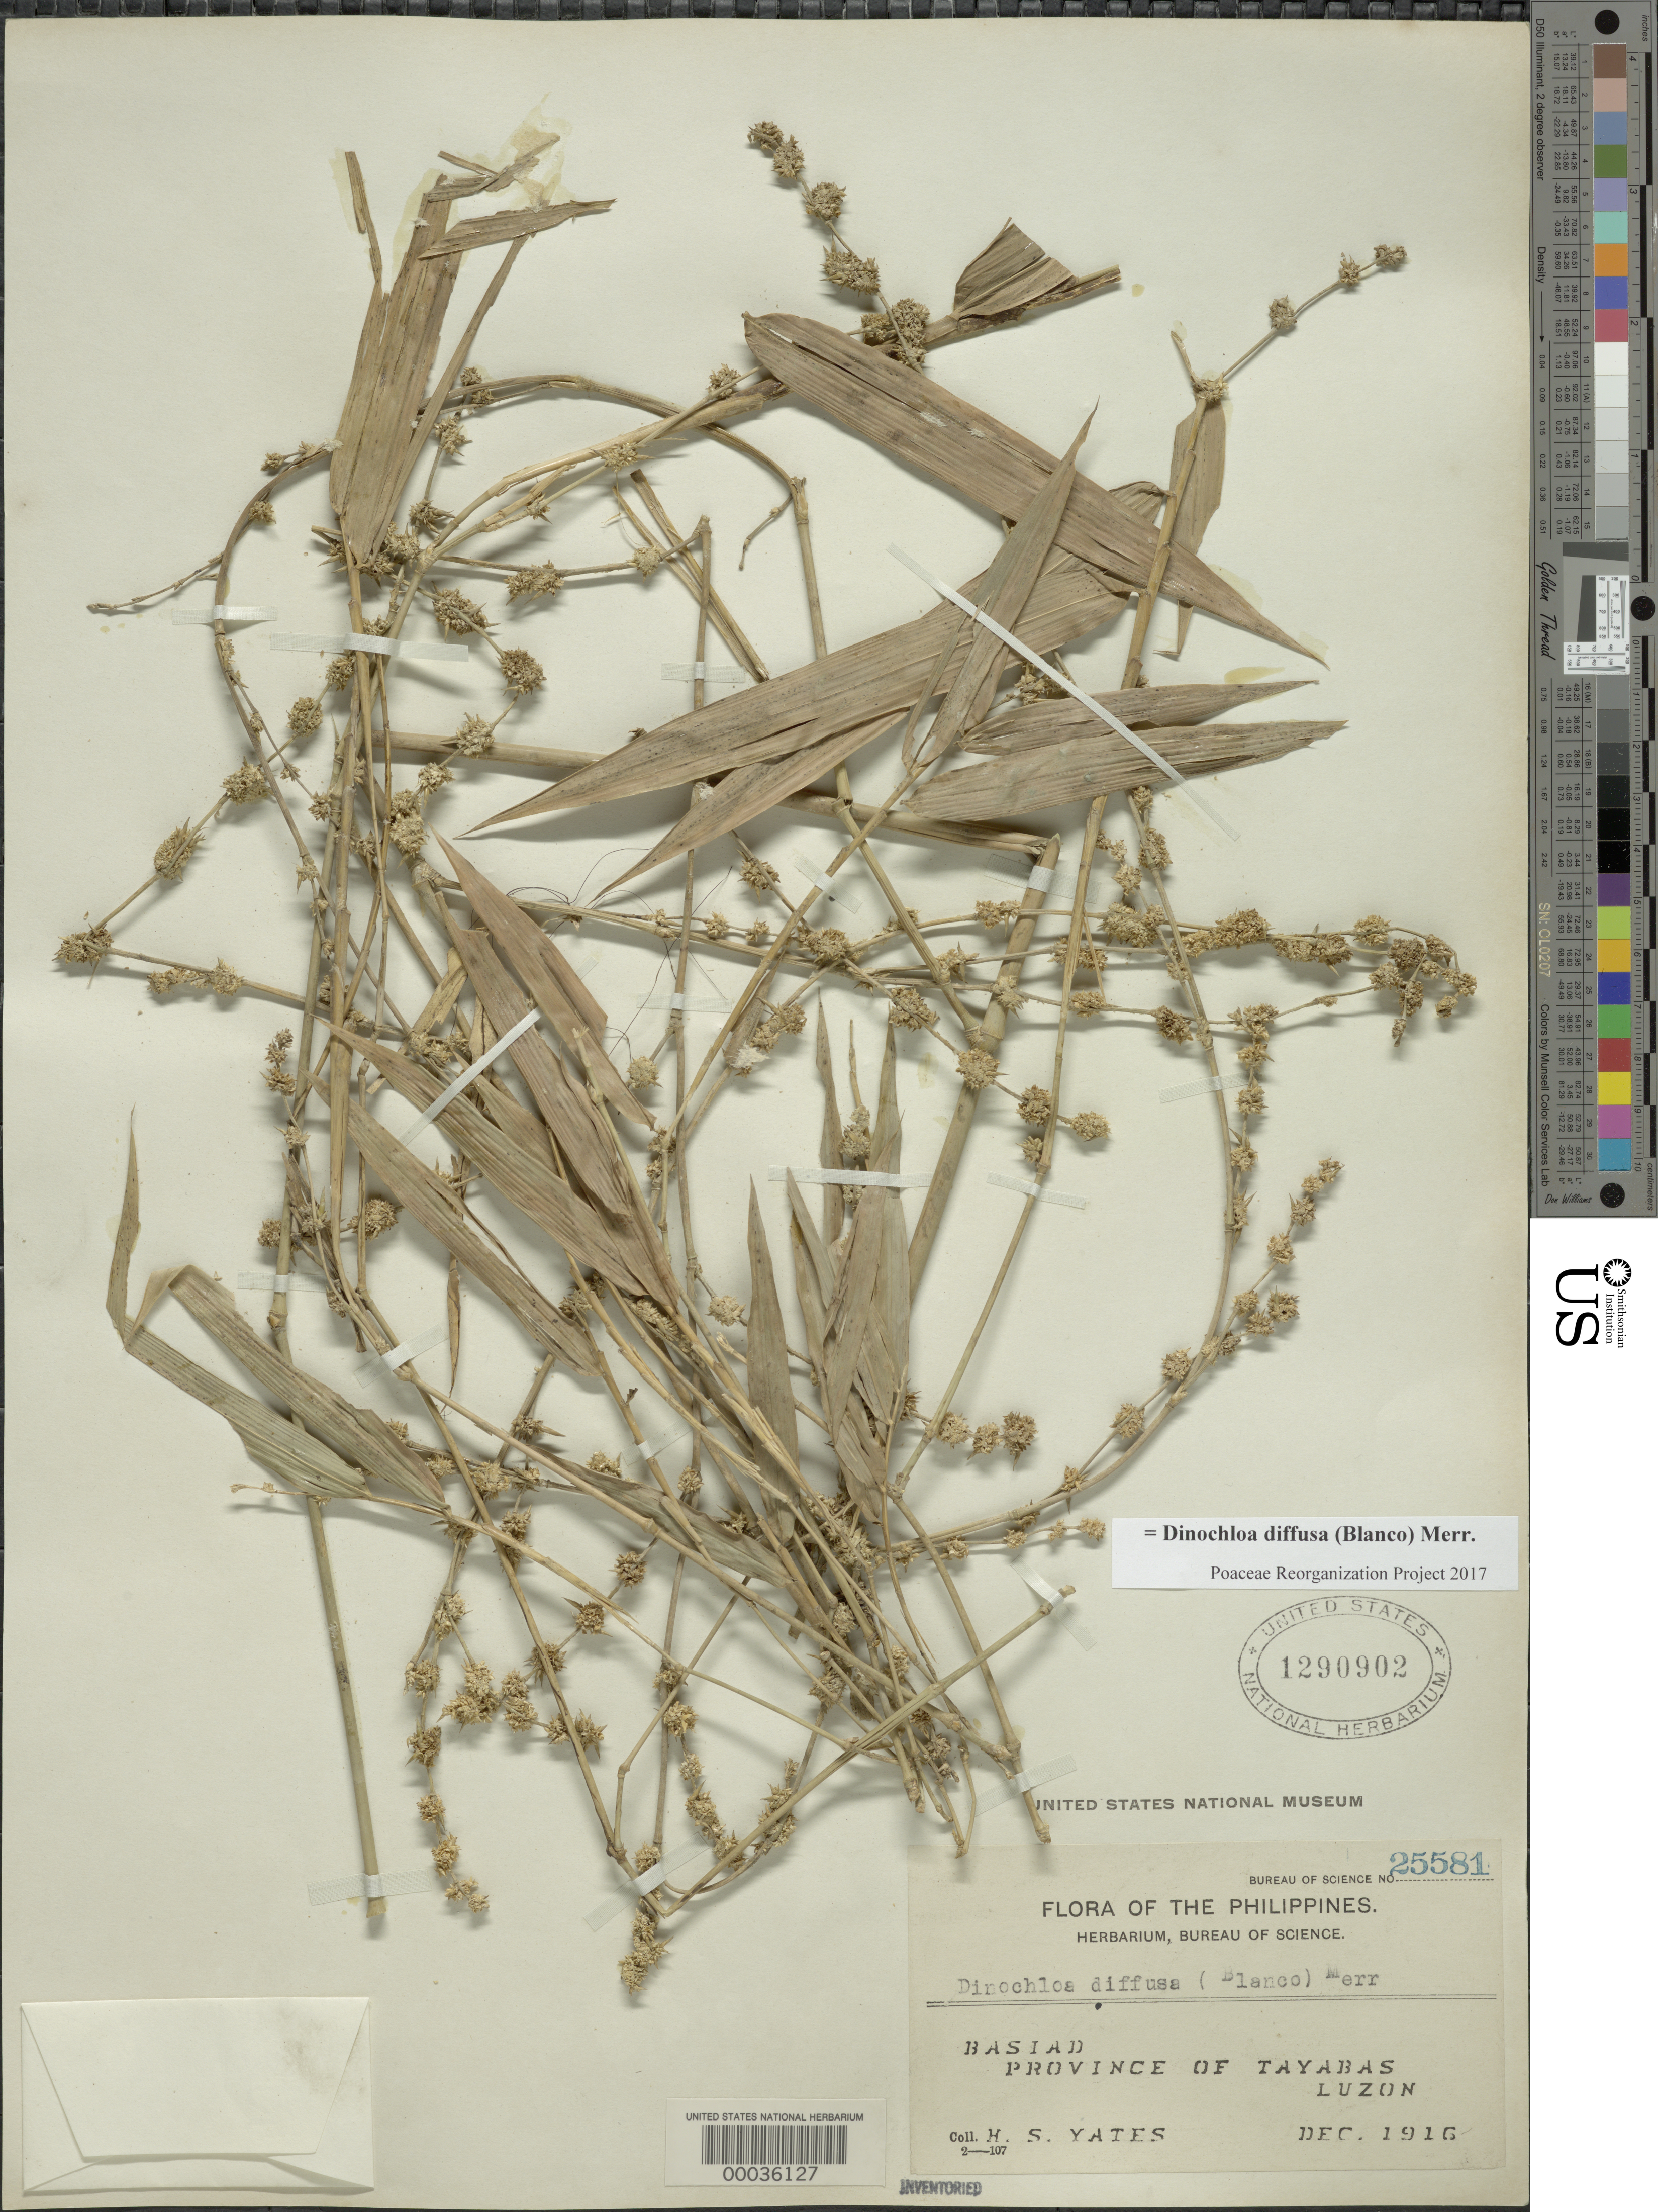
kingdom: Plantae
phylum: Tracheophyta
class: Liliopsida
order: Poales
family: Poaceae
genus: Dinochloa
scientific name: Dinochloa diffusa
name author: (Blanco) Merr.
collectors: H. S. Yates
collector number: Pbs 25581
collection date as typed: Dec 1916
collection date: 1916-12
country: Philippines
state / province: Calabarzon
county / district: Quezon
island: Luzon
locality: Basiad, tayabas prov. [= quezon province]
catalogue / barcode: US 1290902